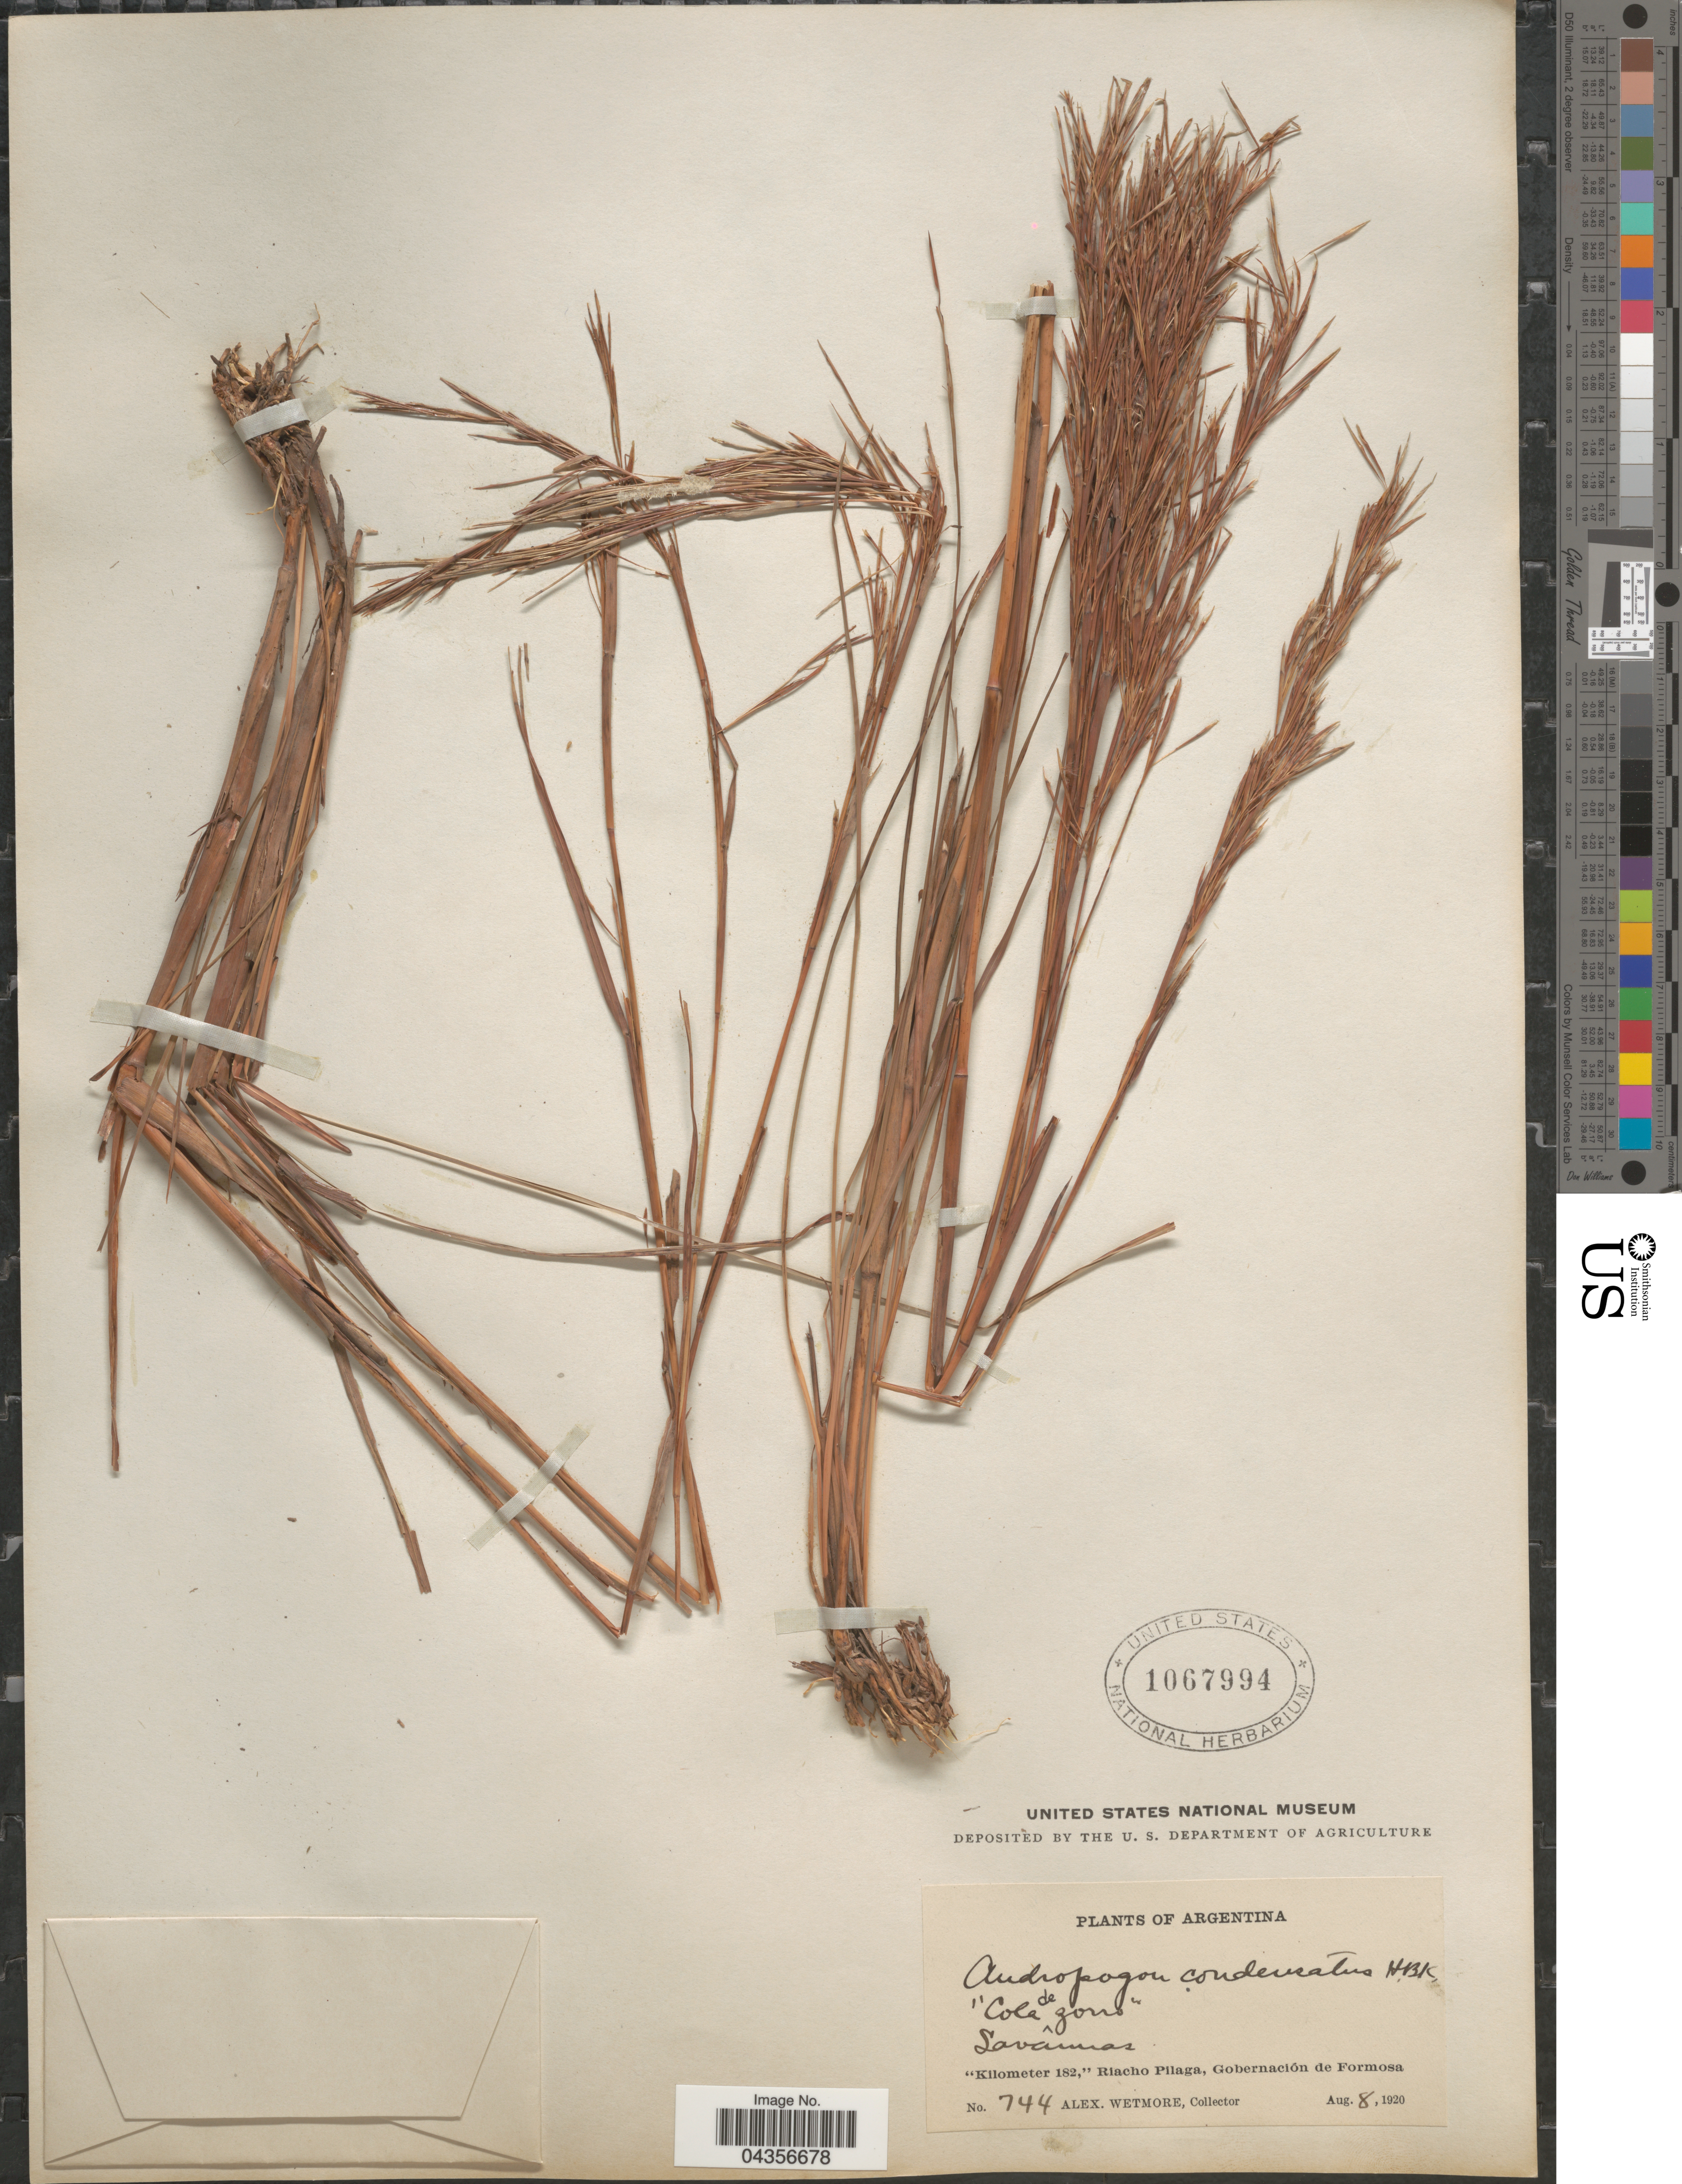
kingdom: Plantae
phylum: Tracheophyta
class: Liliopsida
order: Poales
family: Poaceae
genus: Schizachyrium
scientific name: Schizachyrium microstachyum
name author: (Desv. ex Ham.) Roseng. et al.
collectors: A. Wetmore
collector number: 744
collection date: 1920-08-08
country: Argentina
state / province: Formosa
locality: Kilometer 182,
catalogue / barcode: US 1067994